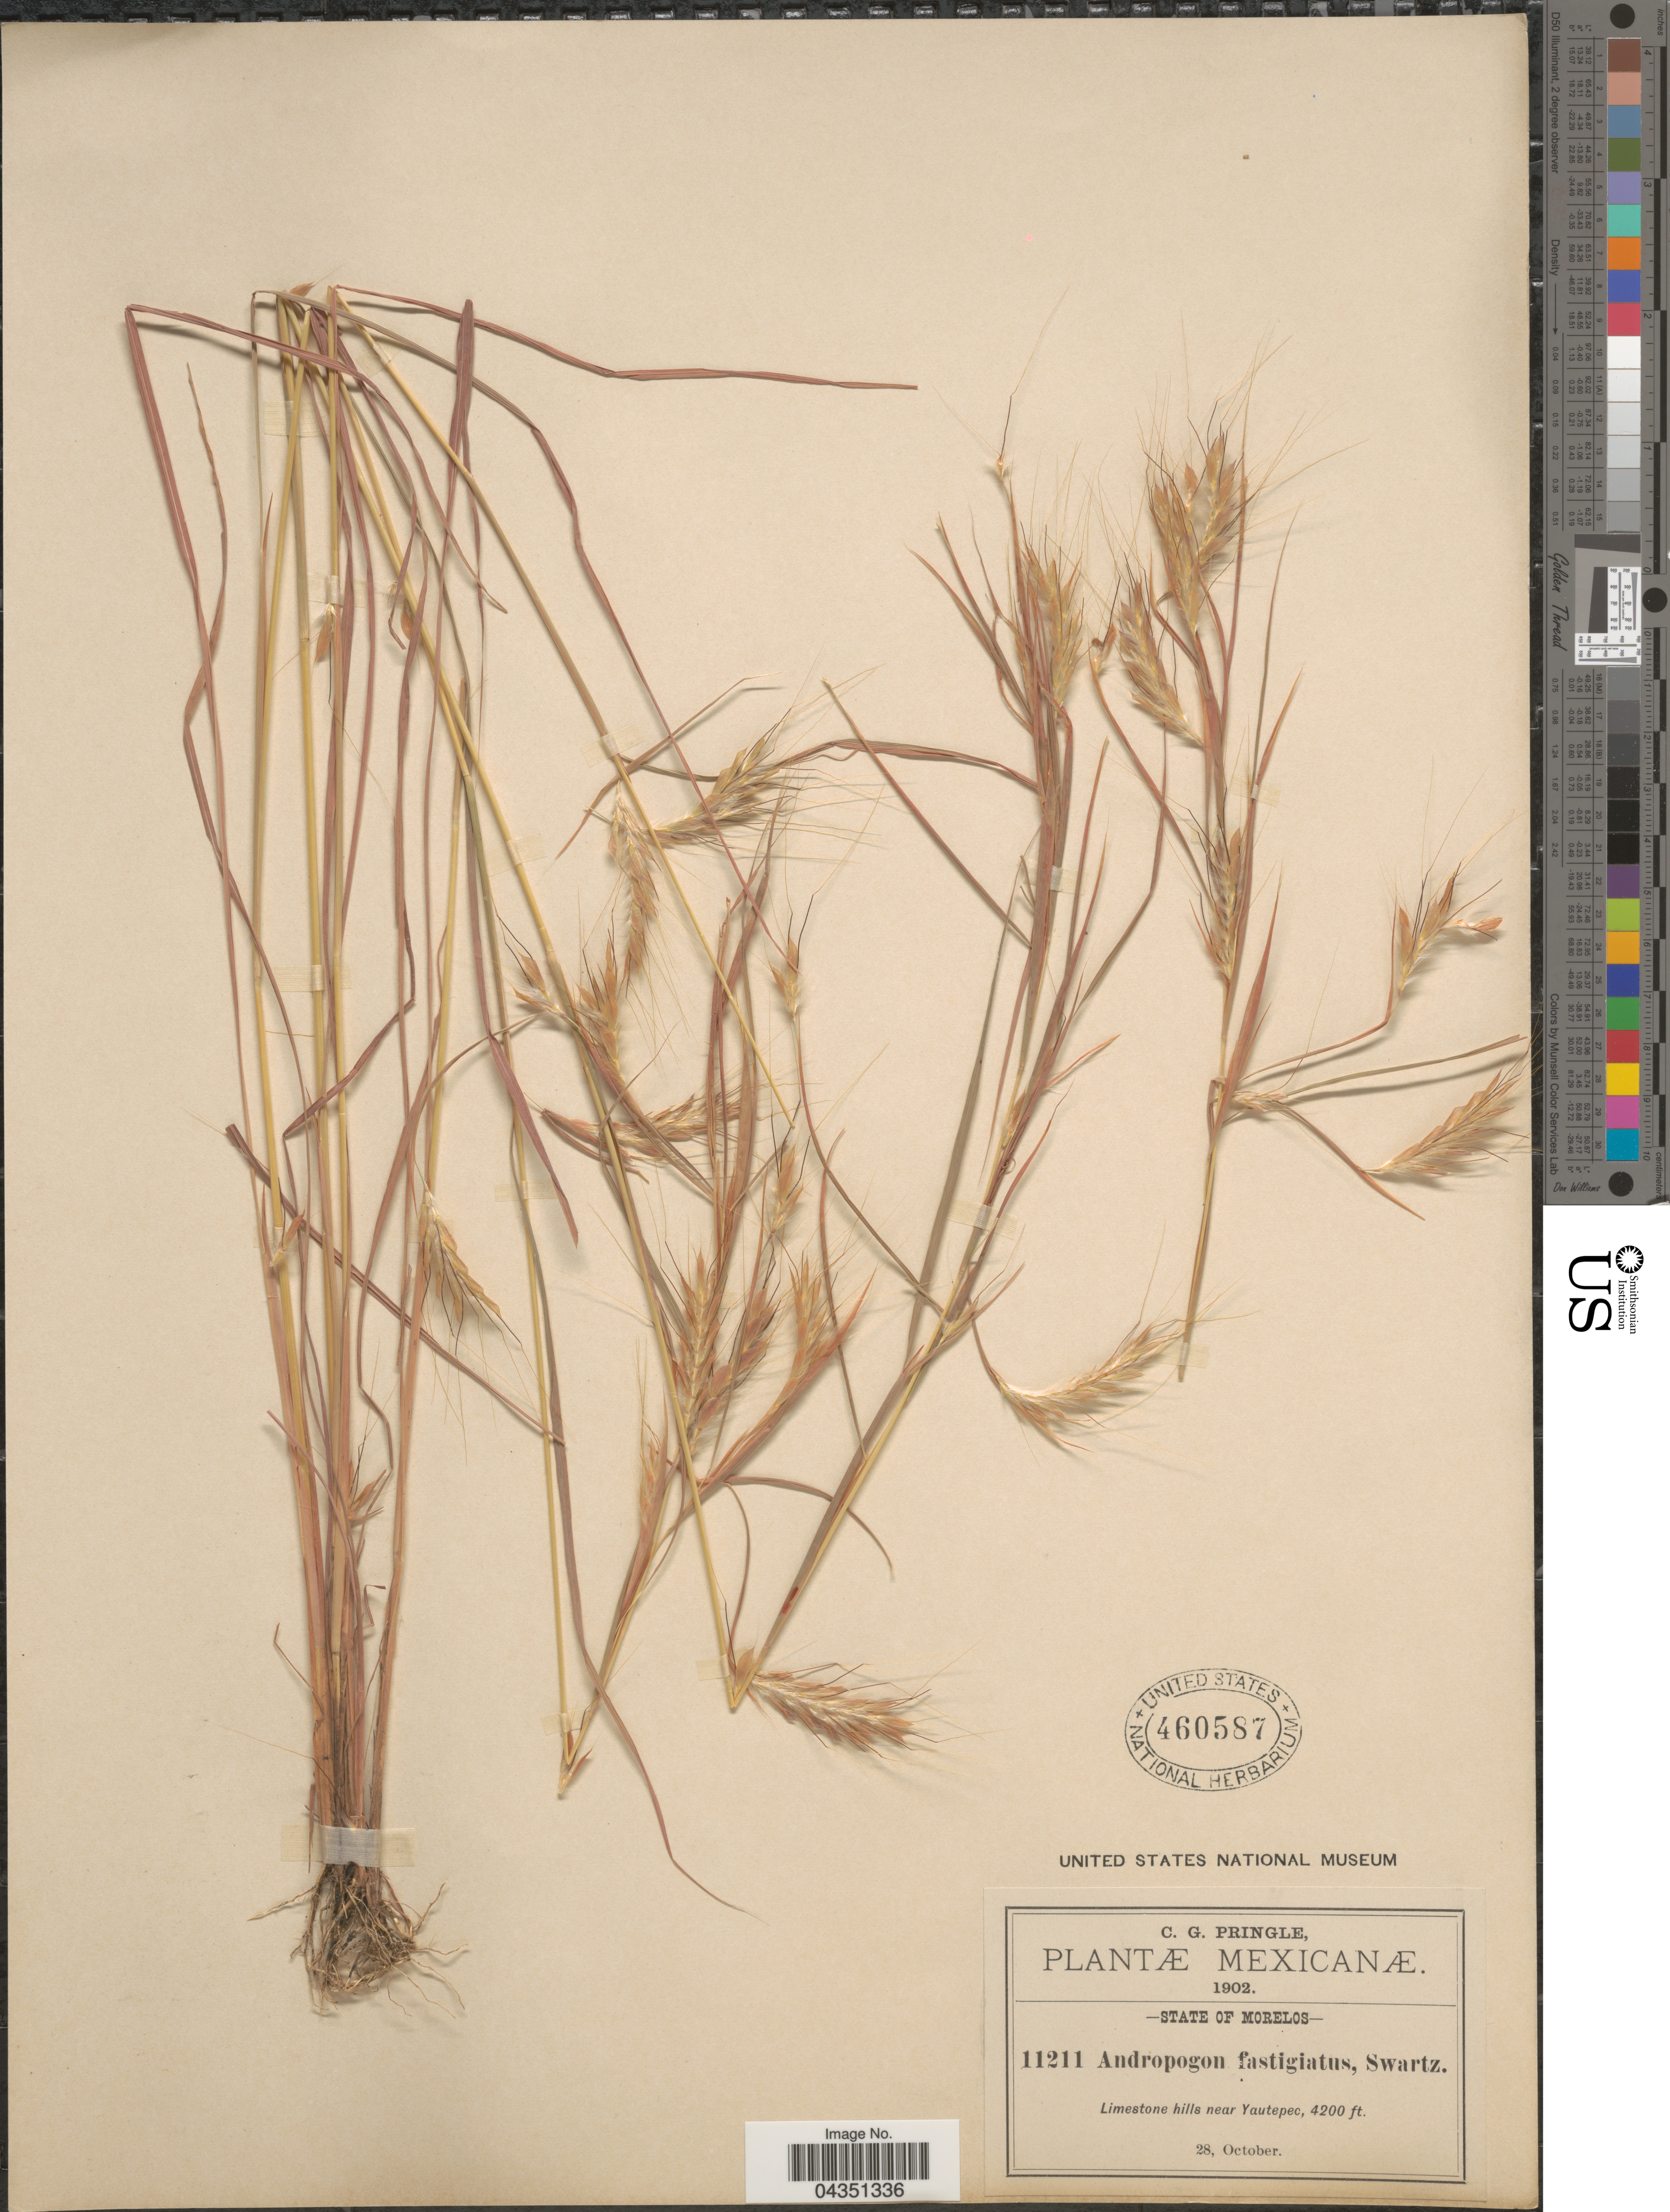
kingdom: Plantae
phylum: Tracheophyta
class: Liliopsida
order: Poales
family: Poaceae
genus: Diectomis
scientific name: Diectomis fastigiata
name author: (Sw.) P. Beauv.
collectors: C. G. Pringle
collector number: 11211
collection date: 1902-10-28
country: Mexico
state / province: Morelos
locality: Limestone hills near Yautepec.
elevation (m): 1280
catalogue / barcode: US 460587